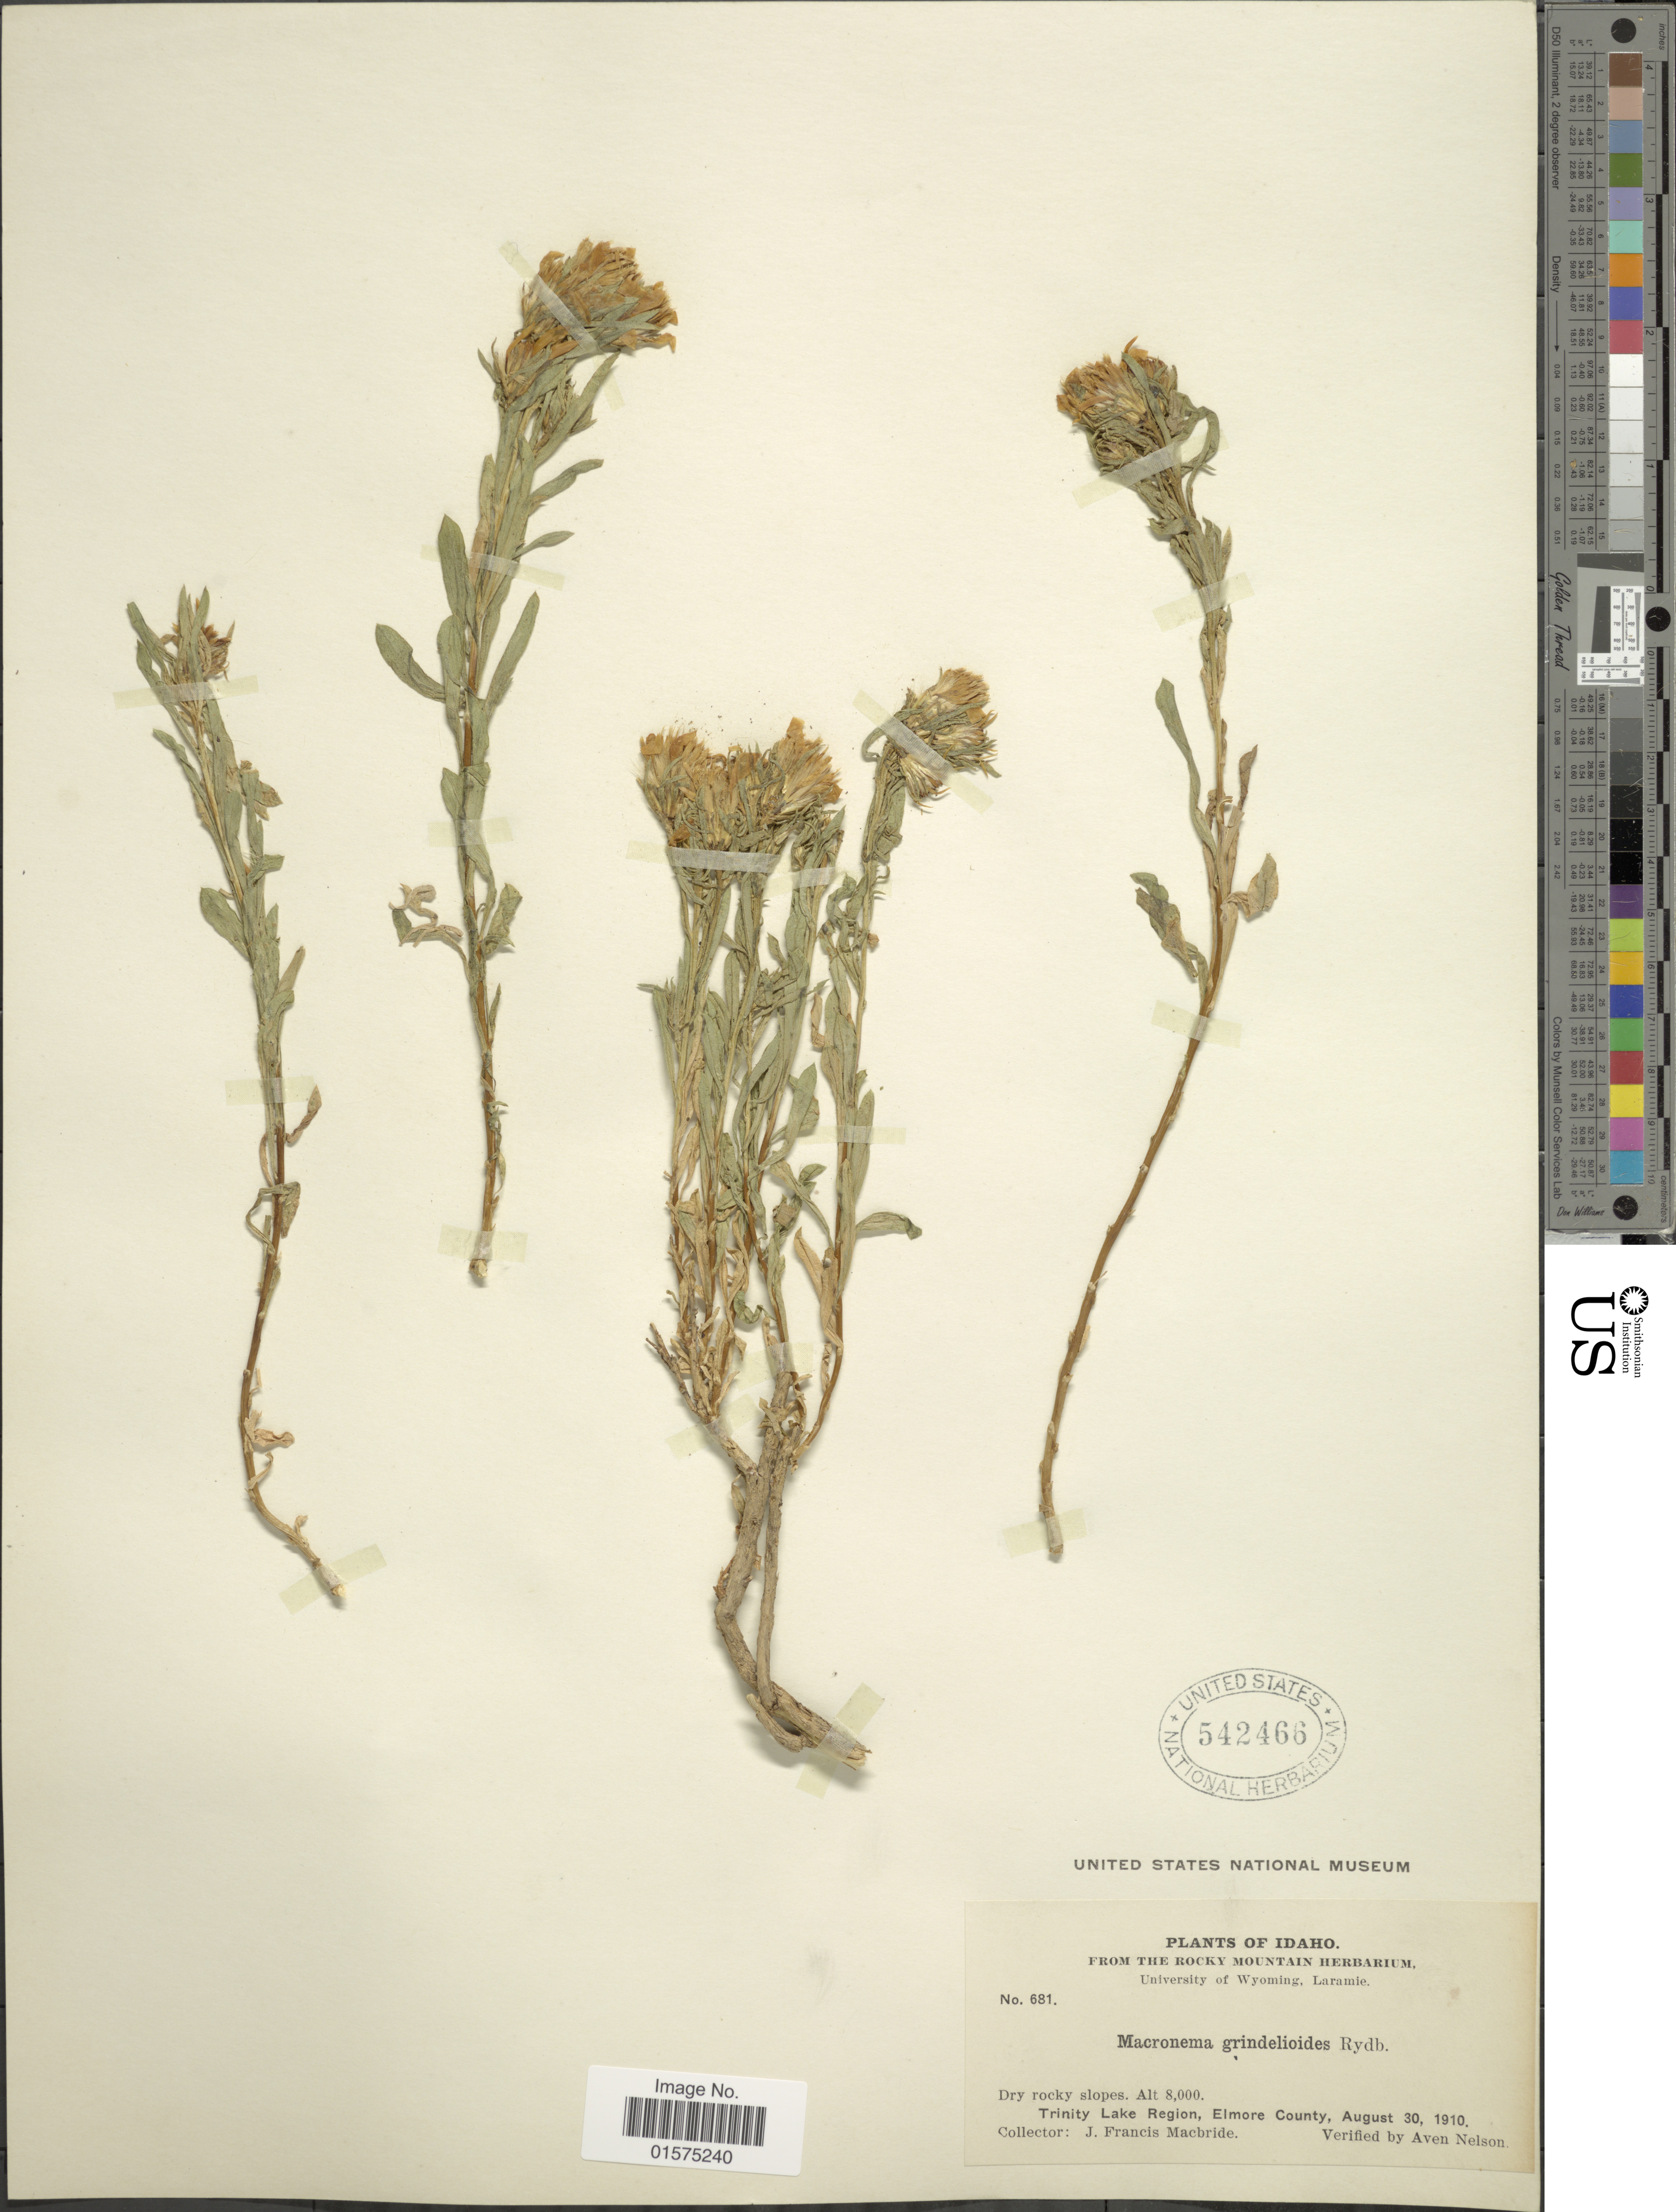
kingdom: Plantae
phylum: Tracheophyta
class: Magnoliopsida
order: Asterales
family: Asteraceae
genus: Ericameria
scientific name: Ericameria suffruticosa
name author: (Nutt.) G.L. Nesom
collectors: J. F. Macbride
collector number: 681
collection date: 1910-08-30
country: United States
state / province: Idaho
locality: Trinity Lake Region, Elmore County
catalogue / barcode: US 542466